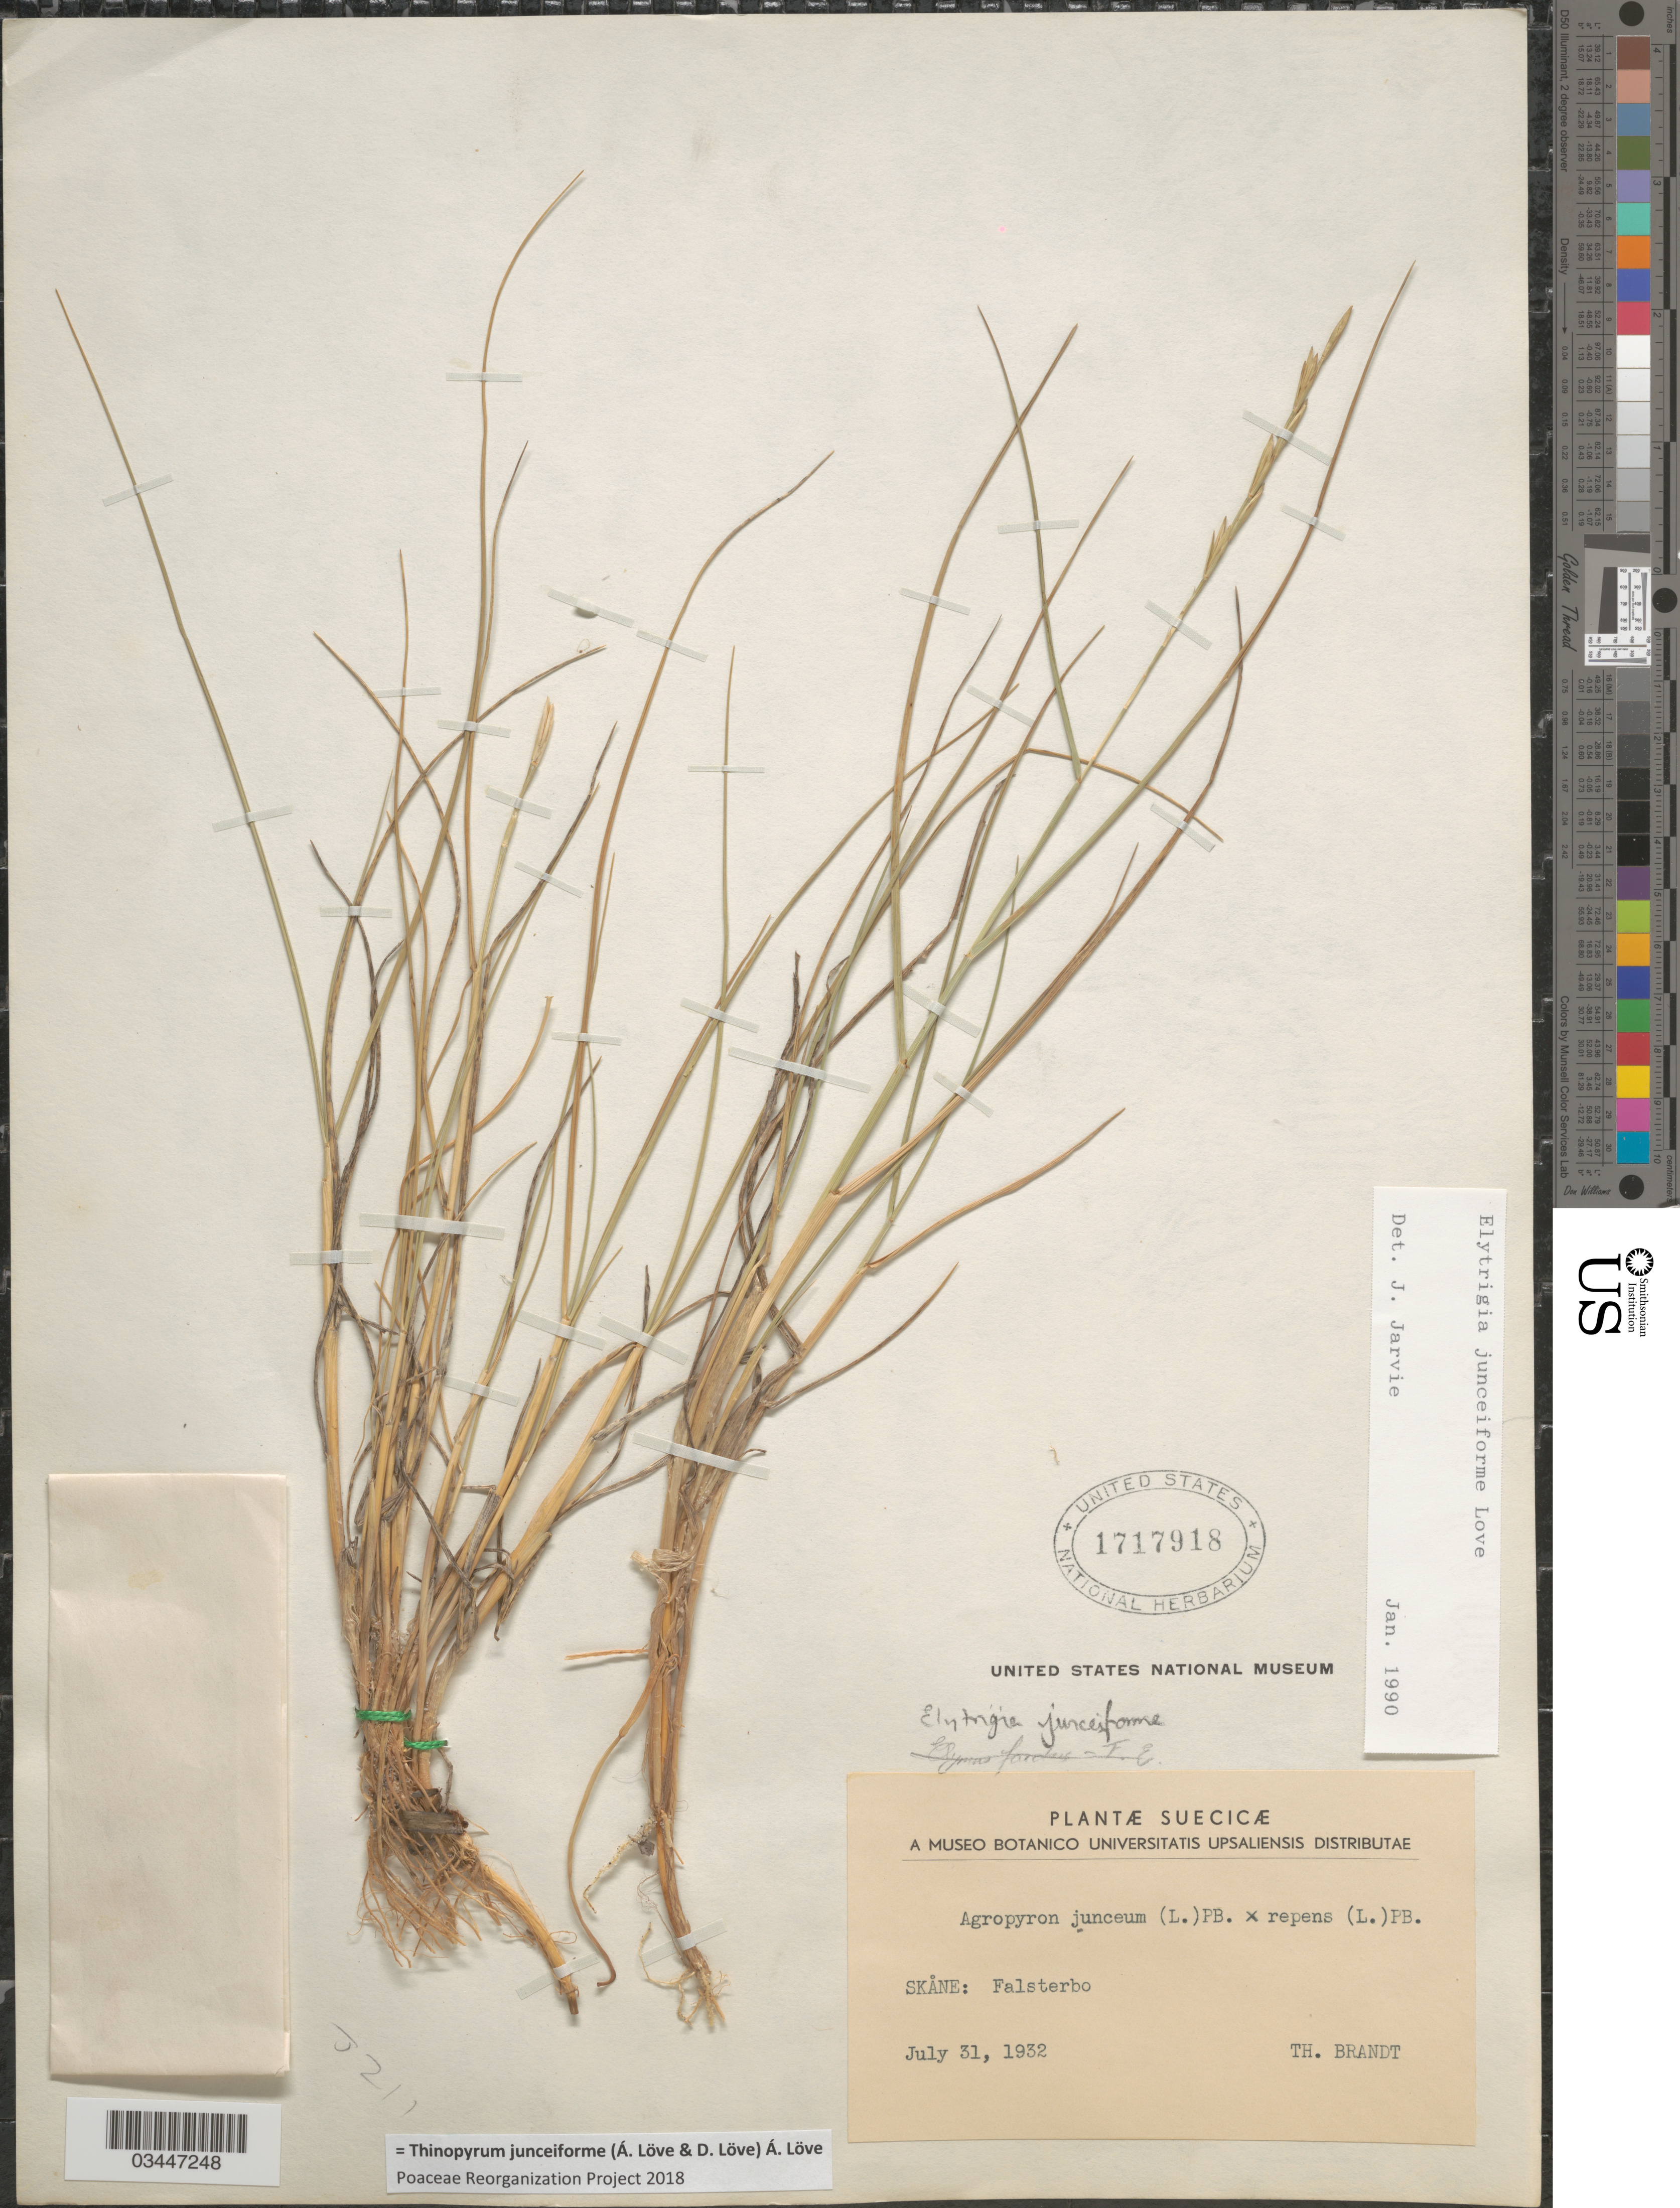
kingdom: Plantae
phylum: Tracheophyta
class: Liliopsida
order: Poales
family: Poaceae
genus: Thinopyrum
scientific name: Thinopyrum junceiforme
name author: (Á. Löve & D. Löve) Á. Löve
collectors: T. Brandt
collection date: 1932-07-31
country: Sweden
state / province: Skåne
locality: Suecicæ. Falsterbo.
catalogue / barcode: US 1717918